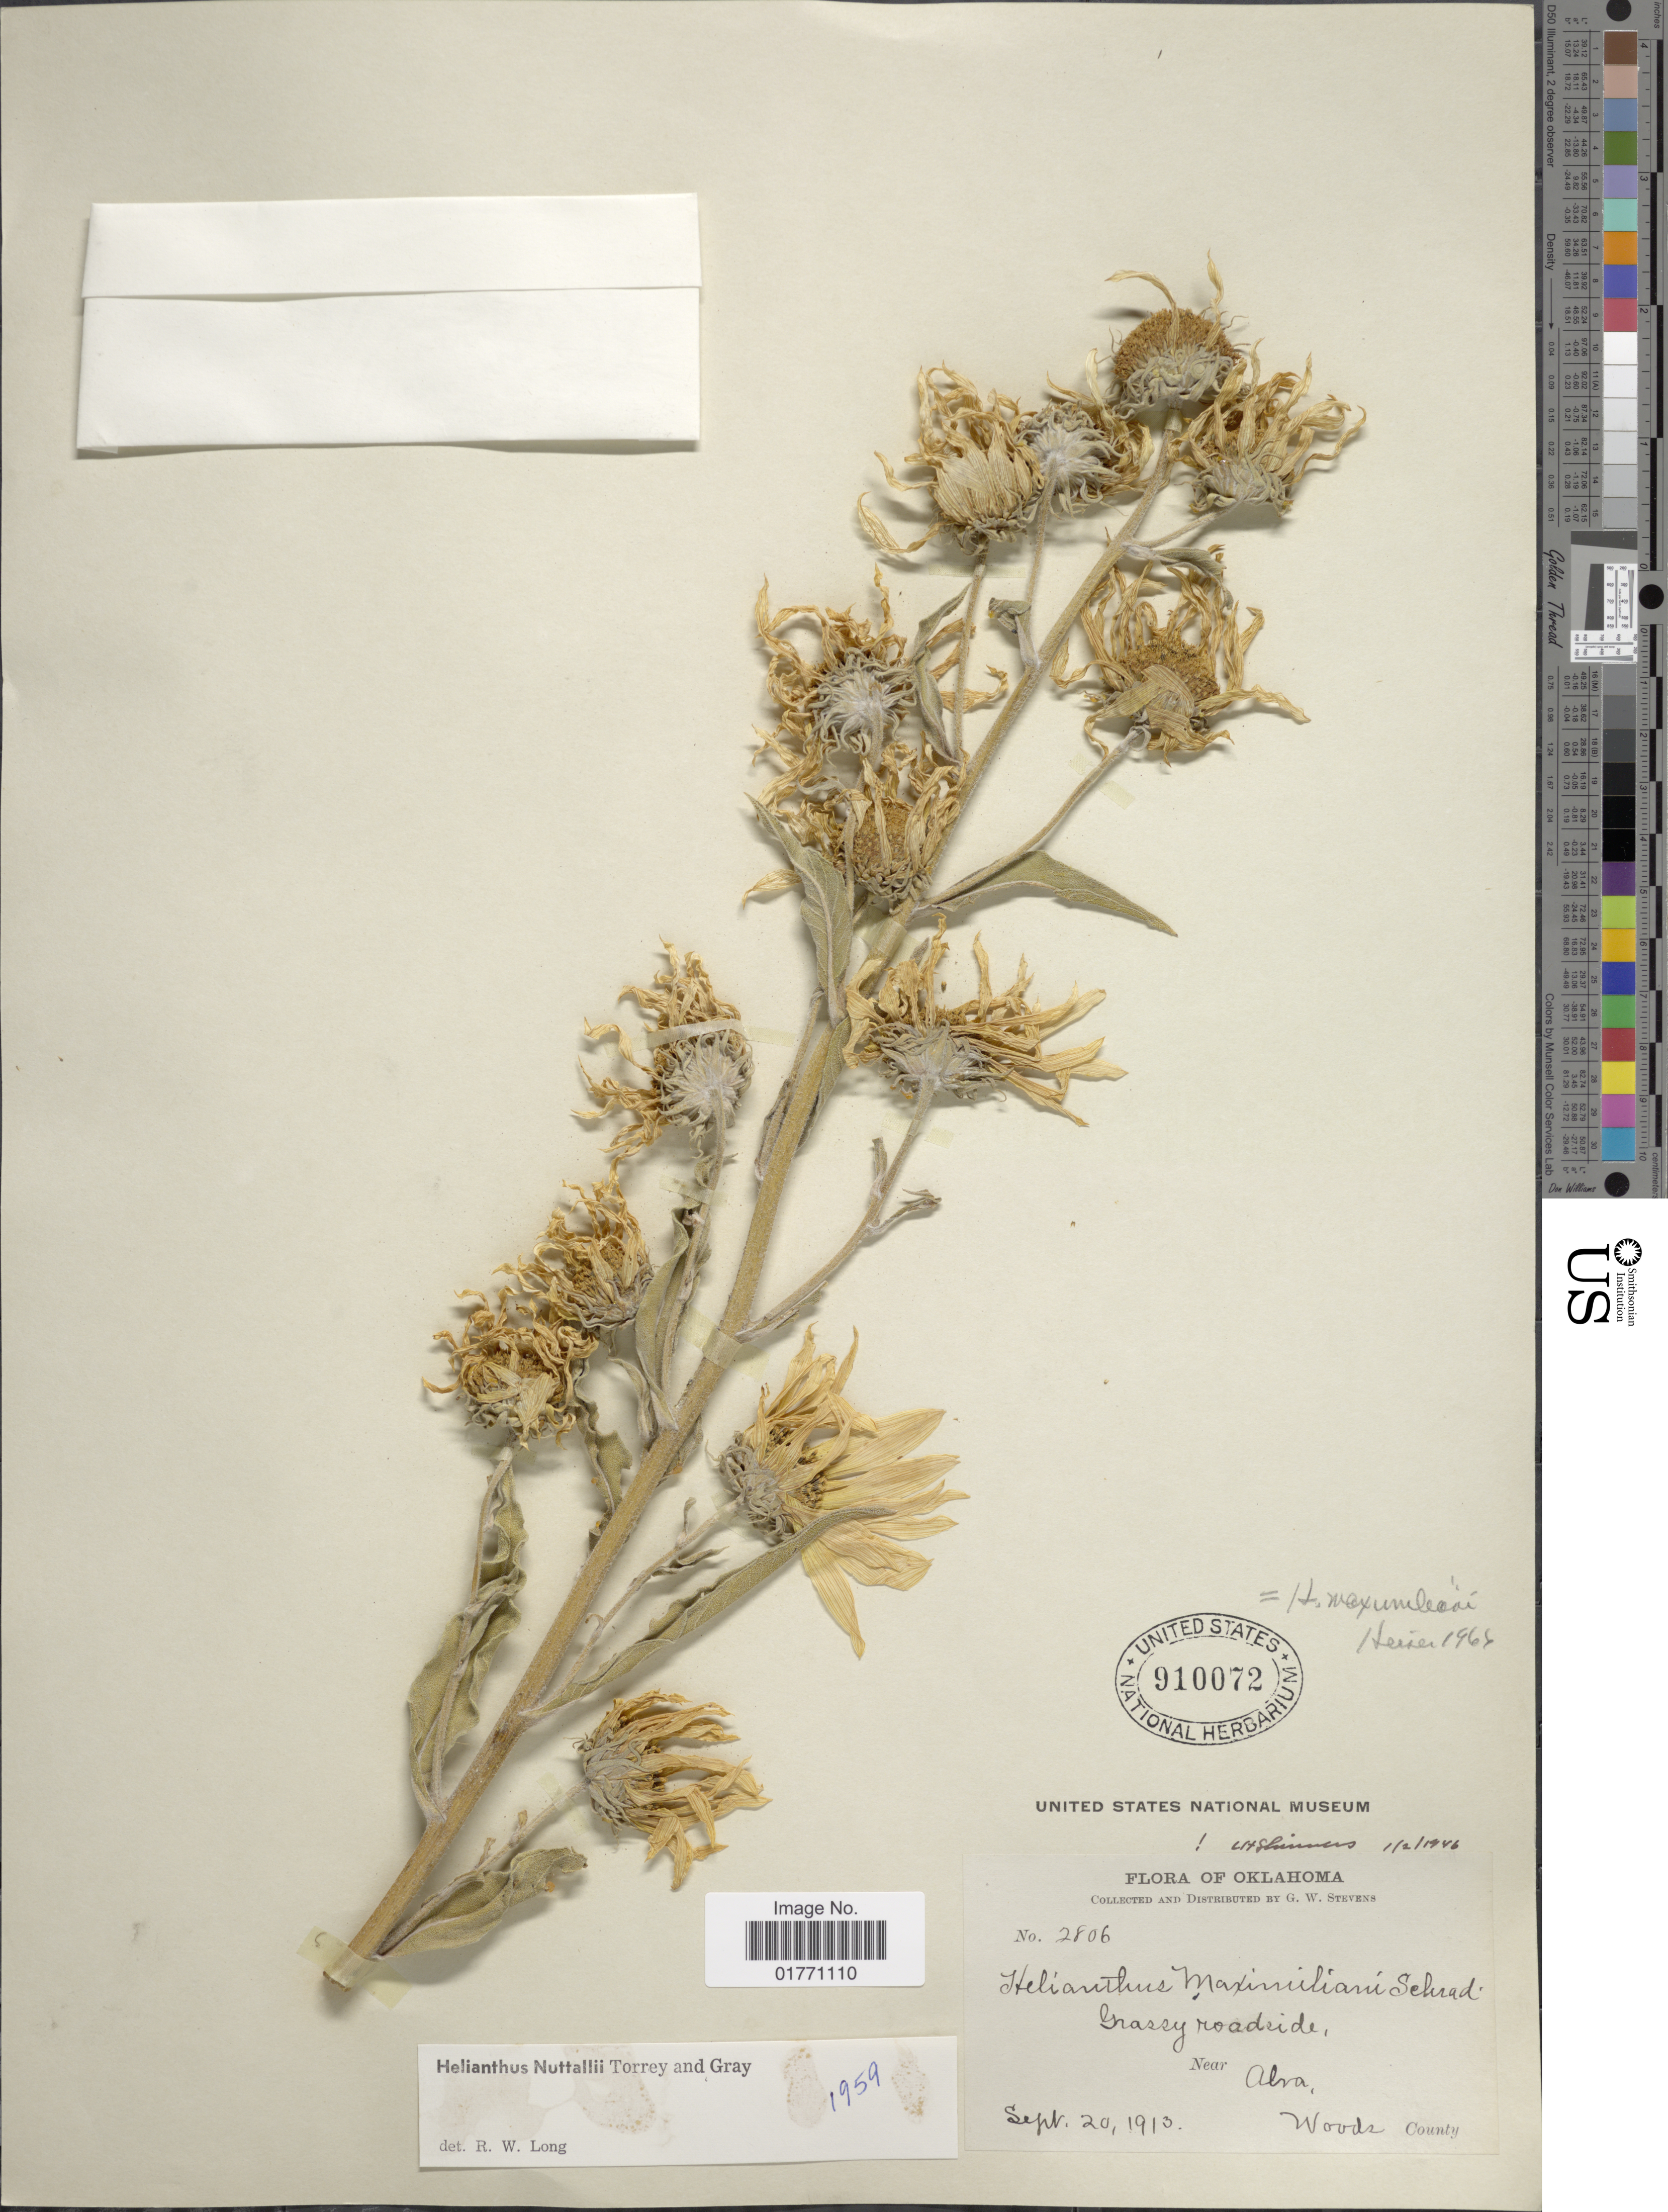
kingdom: Plantae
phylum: Tracheophyta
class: Magnoliopsida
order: Asterales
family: Asteraceae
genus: Helianthus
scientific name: Helianthus nuttallii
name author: Torr. & A. Gray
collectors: G. W. Stevens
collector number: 2806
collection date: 1913-09-20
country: United States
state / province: Oklahoma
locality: Grassy roadside, near Alva, woods.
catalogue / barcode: US 910072